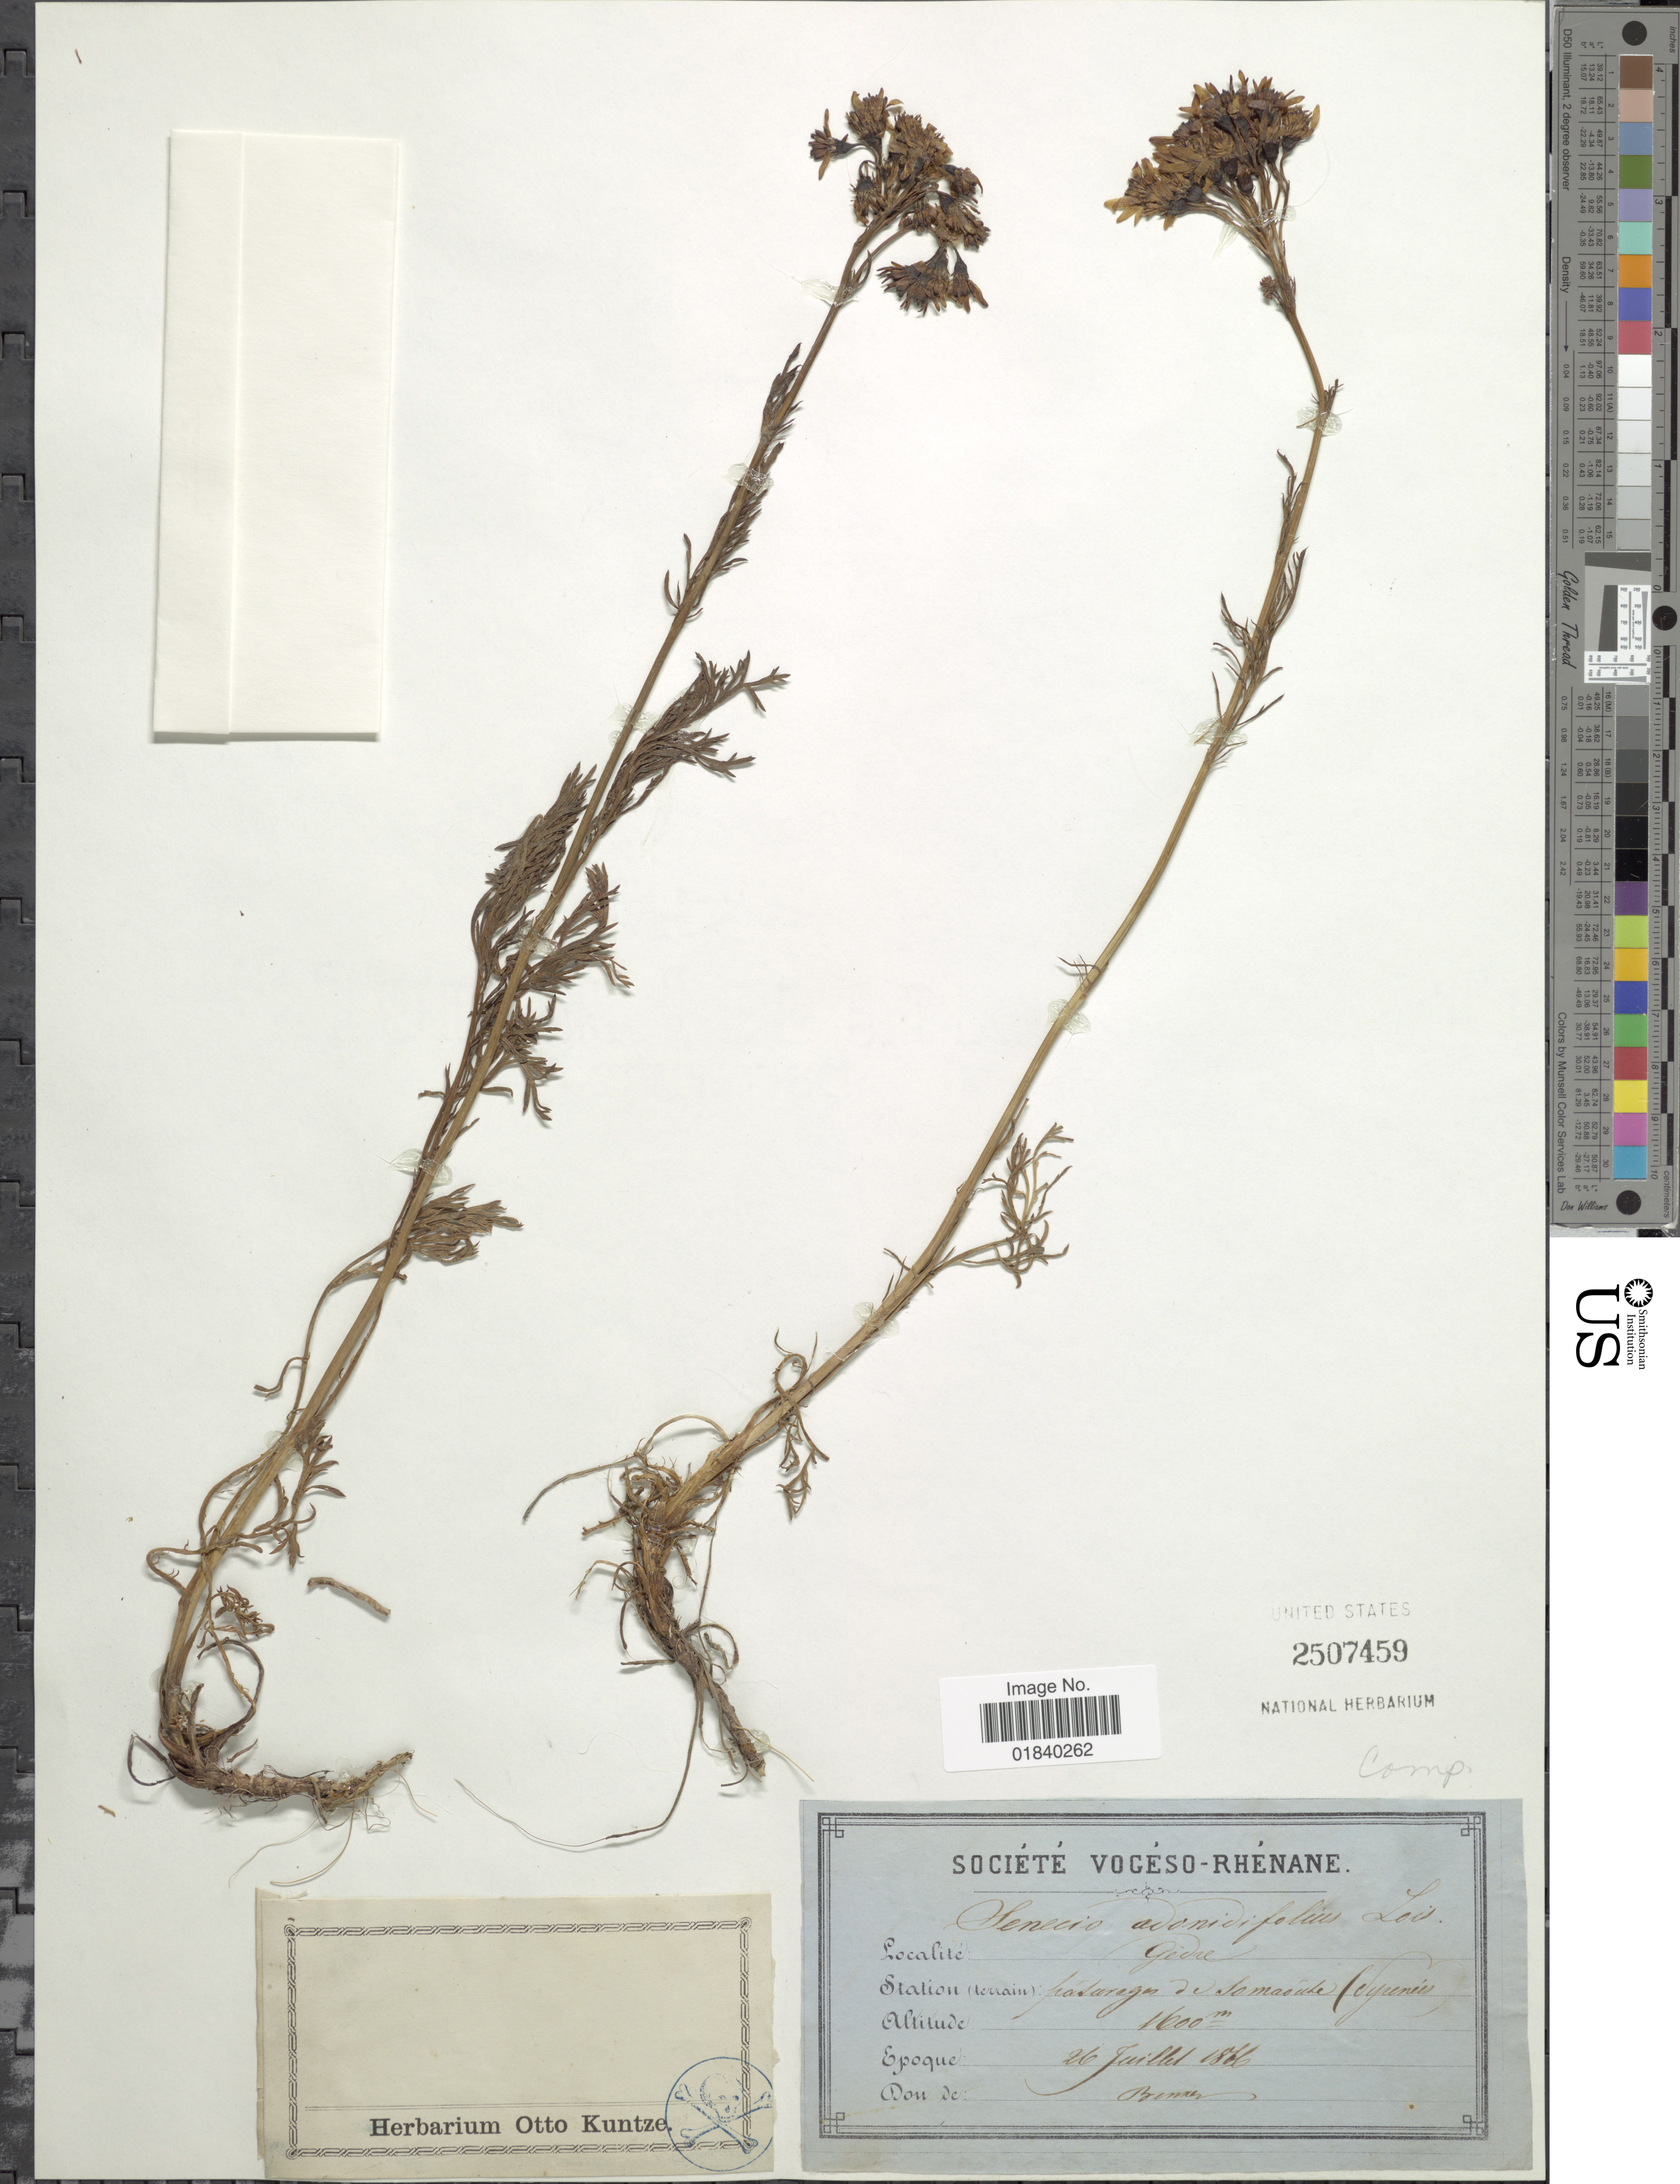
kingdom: Plantae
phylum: Tracheophyta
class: Magnoliopsida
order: Asterales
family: Asteraceae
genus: Jacobaea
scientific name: Jacobaea adonidifolia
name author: (Loisel.) Pelser & Veldkamp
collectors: -- Brenner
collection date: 1866-07-26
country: France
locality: Gedre. pasturages de Somasche (Pyrenees). [interpreted]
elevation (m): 1600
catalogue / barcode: US 2507459